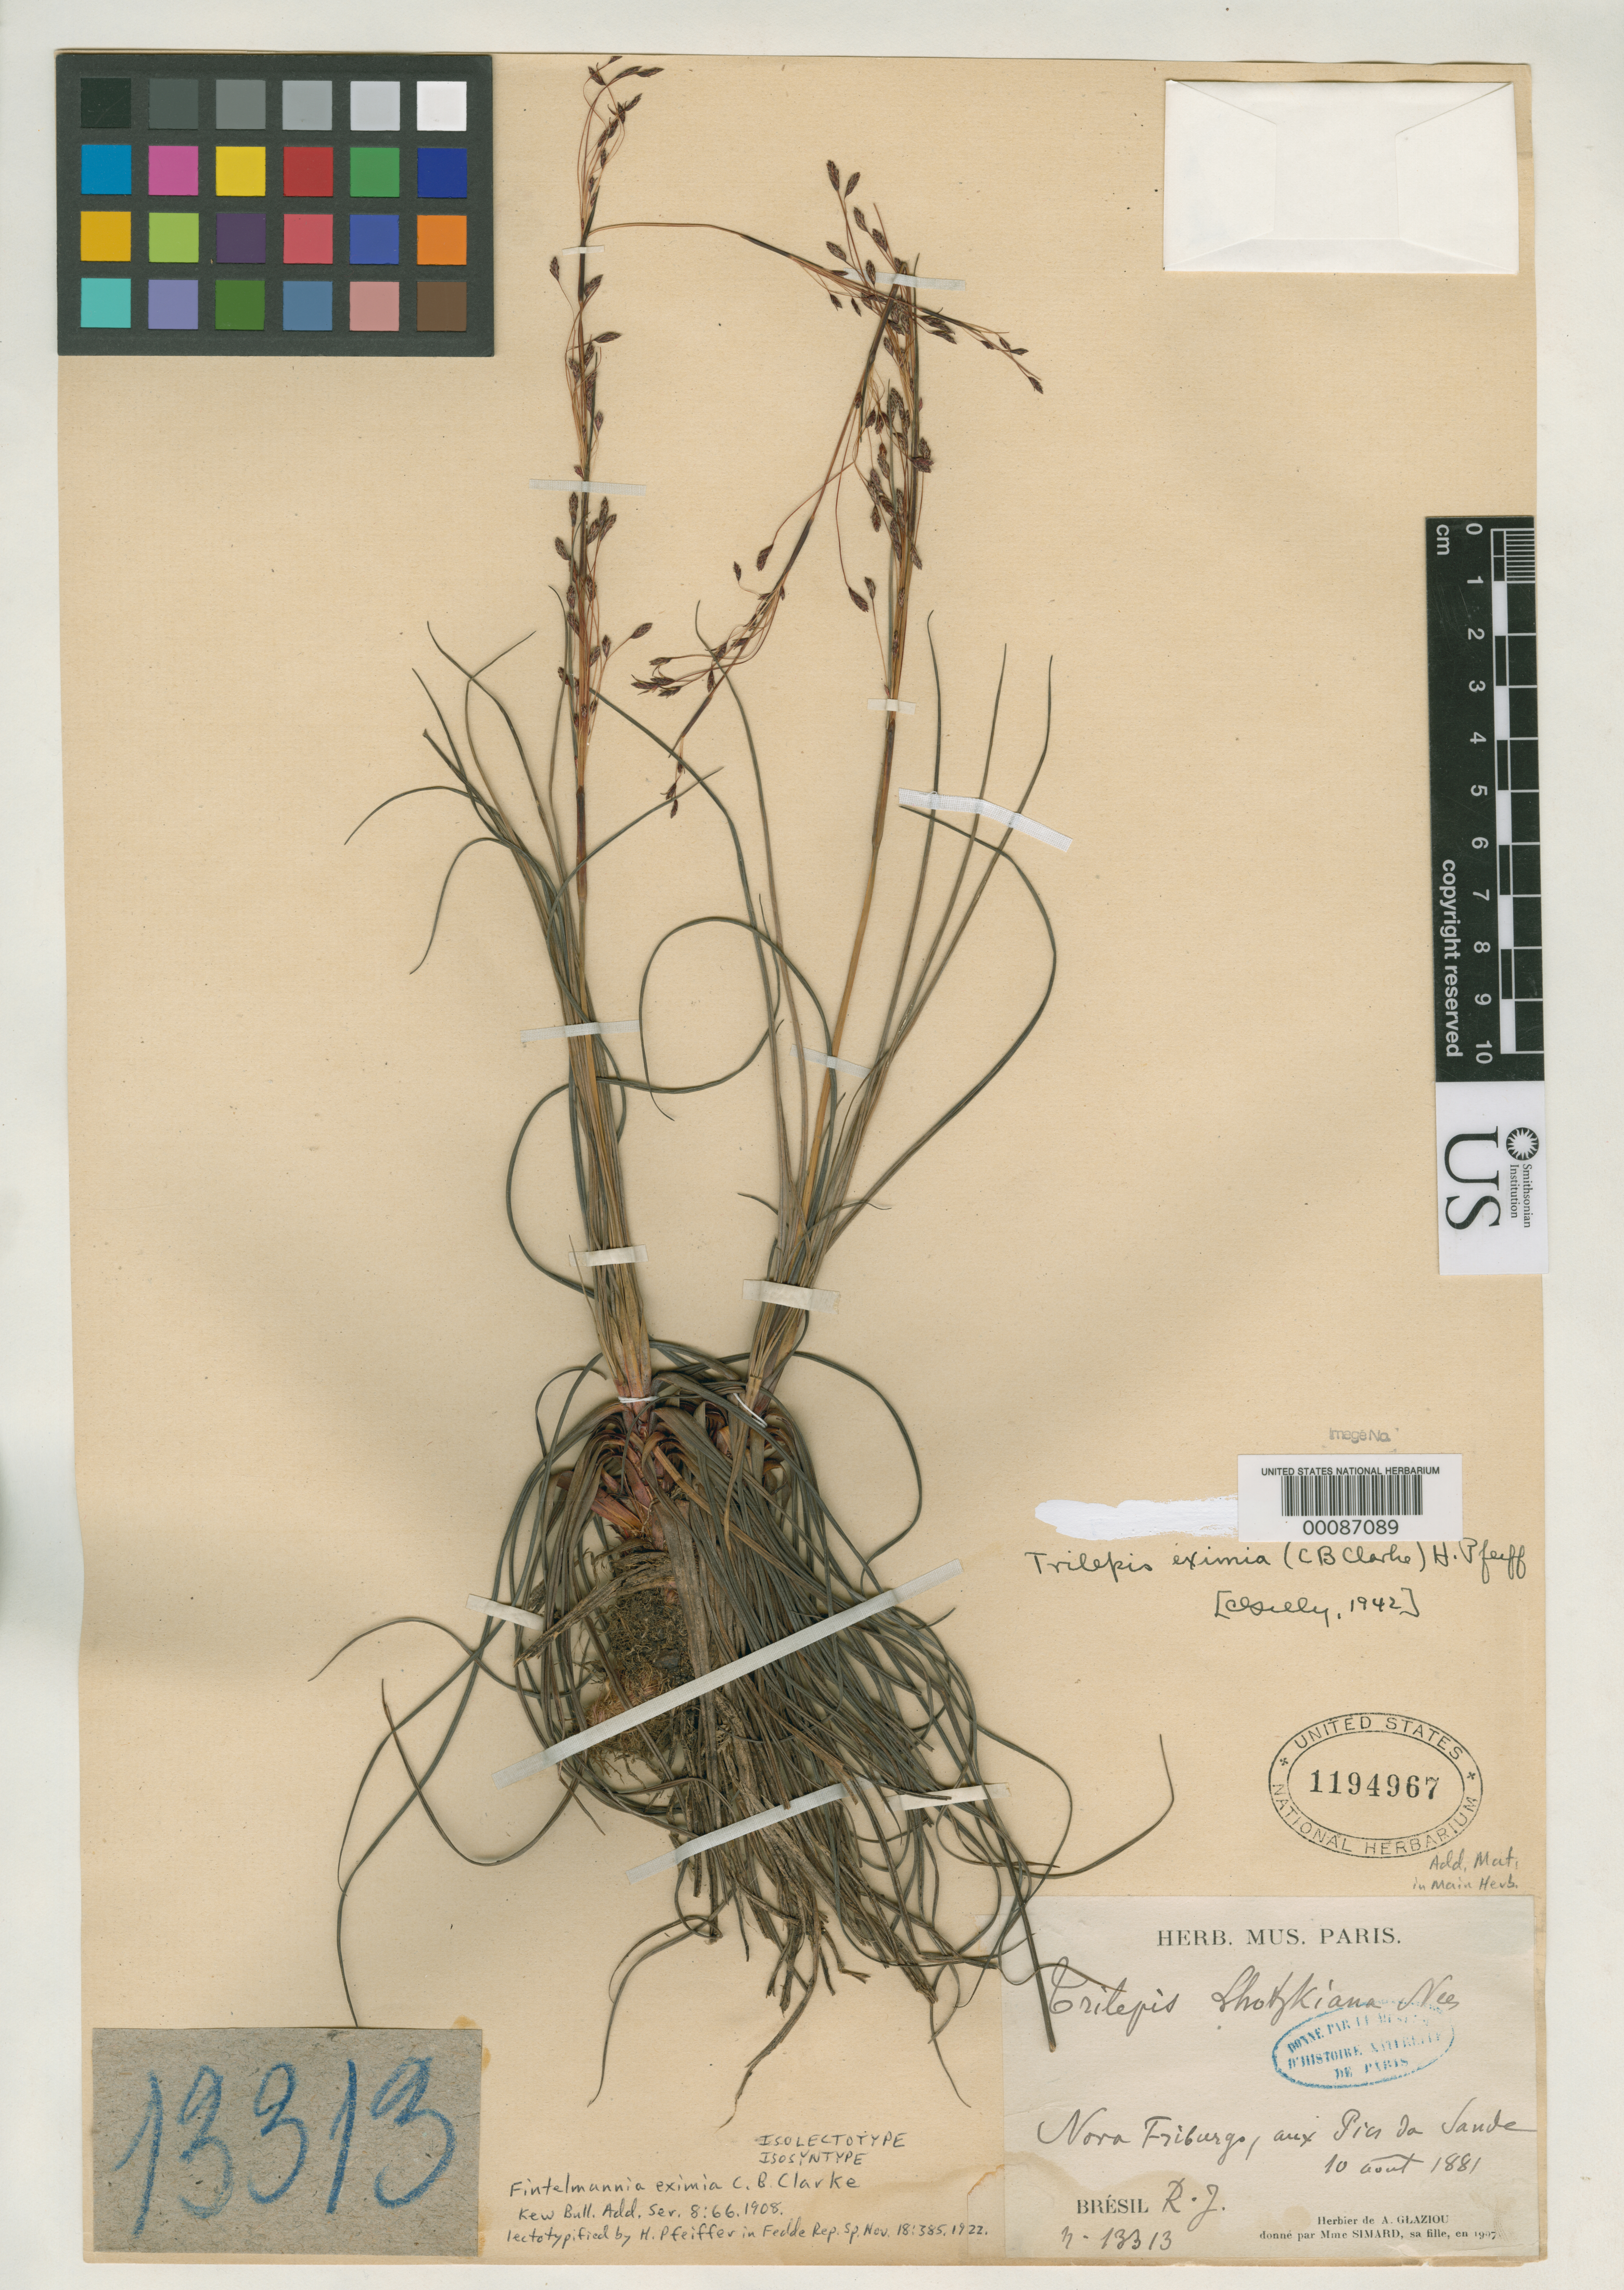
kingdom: Plantae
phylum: Tracheophyta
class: Liliopsida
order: Poales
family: Cyperaceae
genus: Fintelmannia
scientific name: Fintelmannia eximia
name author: C.B. Clarke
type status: Isosyntype; Lectotype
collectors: A. F. M. Glaziou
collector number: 13313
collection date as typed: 10 Aug 1881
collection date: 1881-08-10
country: Brazil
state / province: Rio de Janeiro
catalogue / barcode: US 1194967